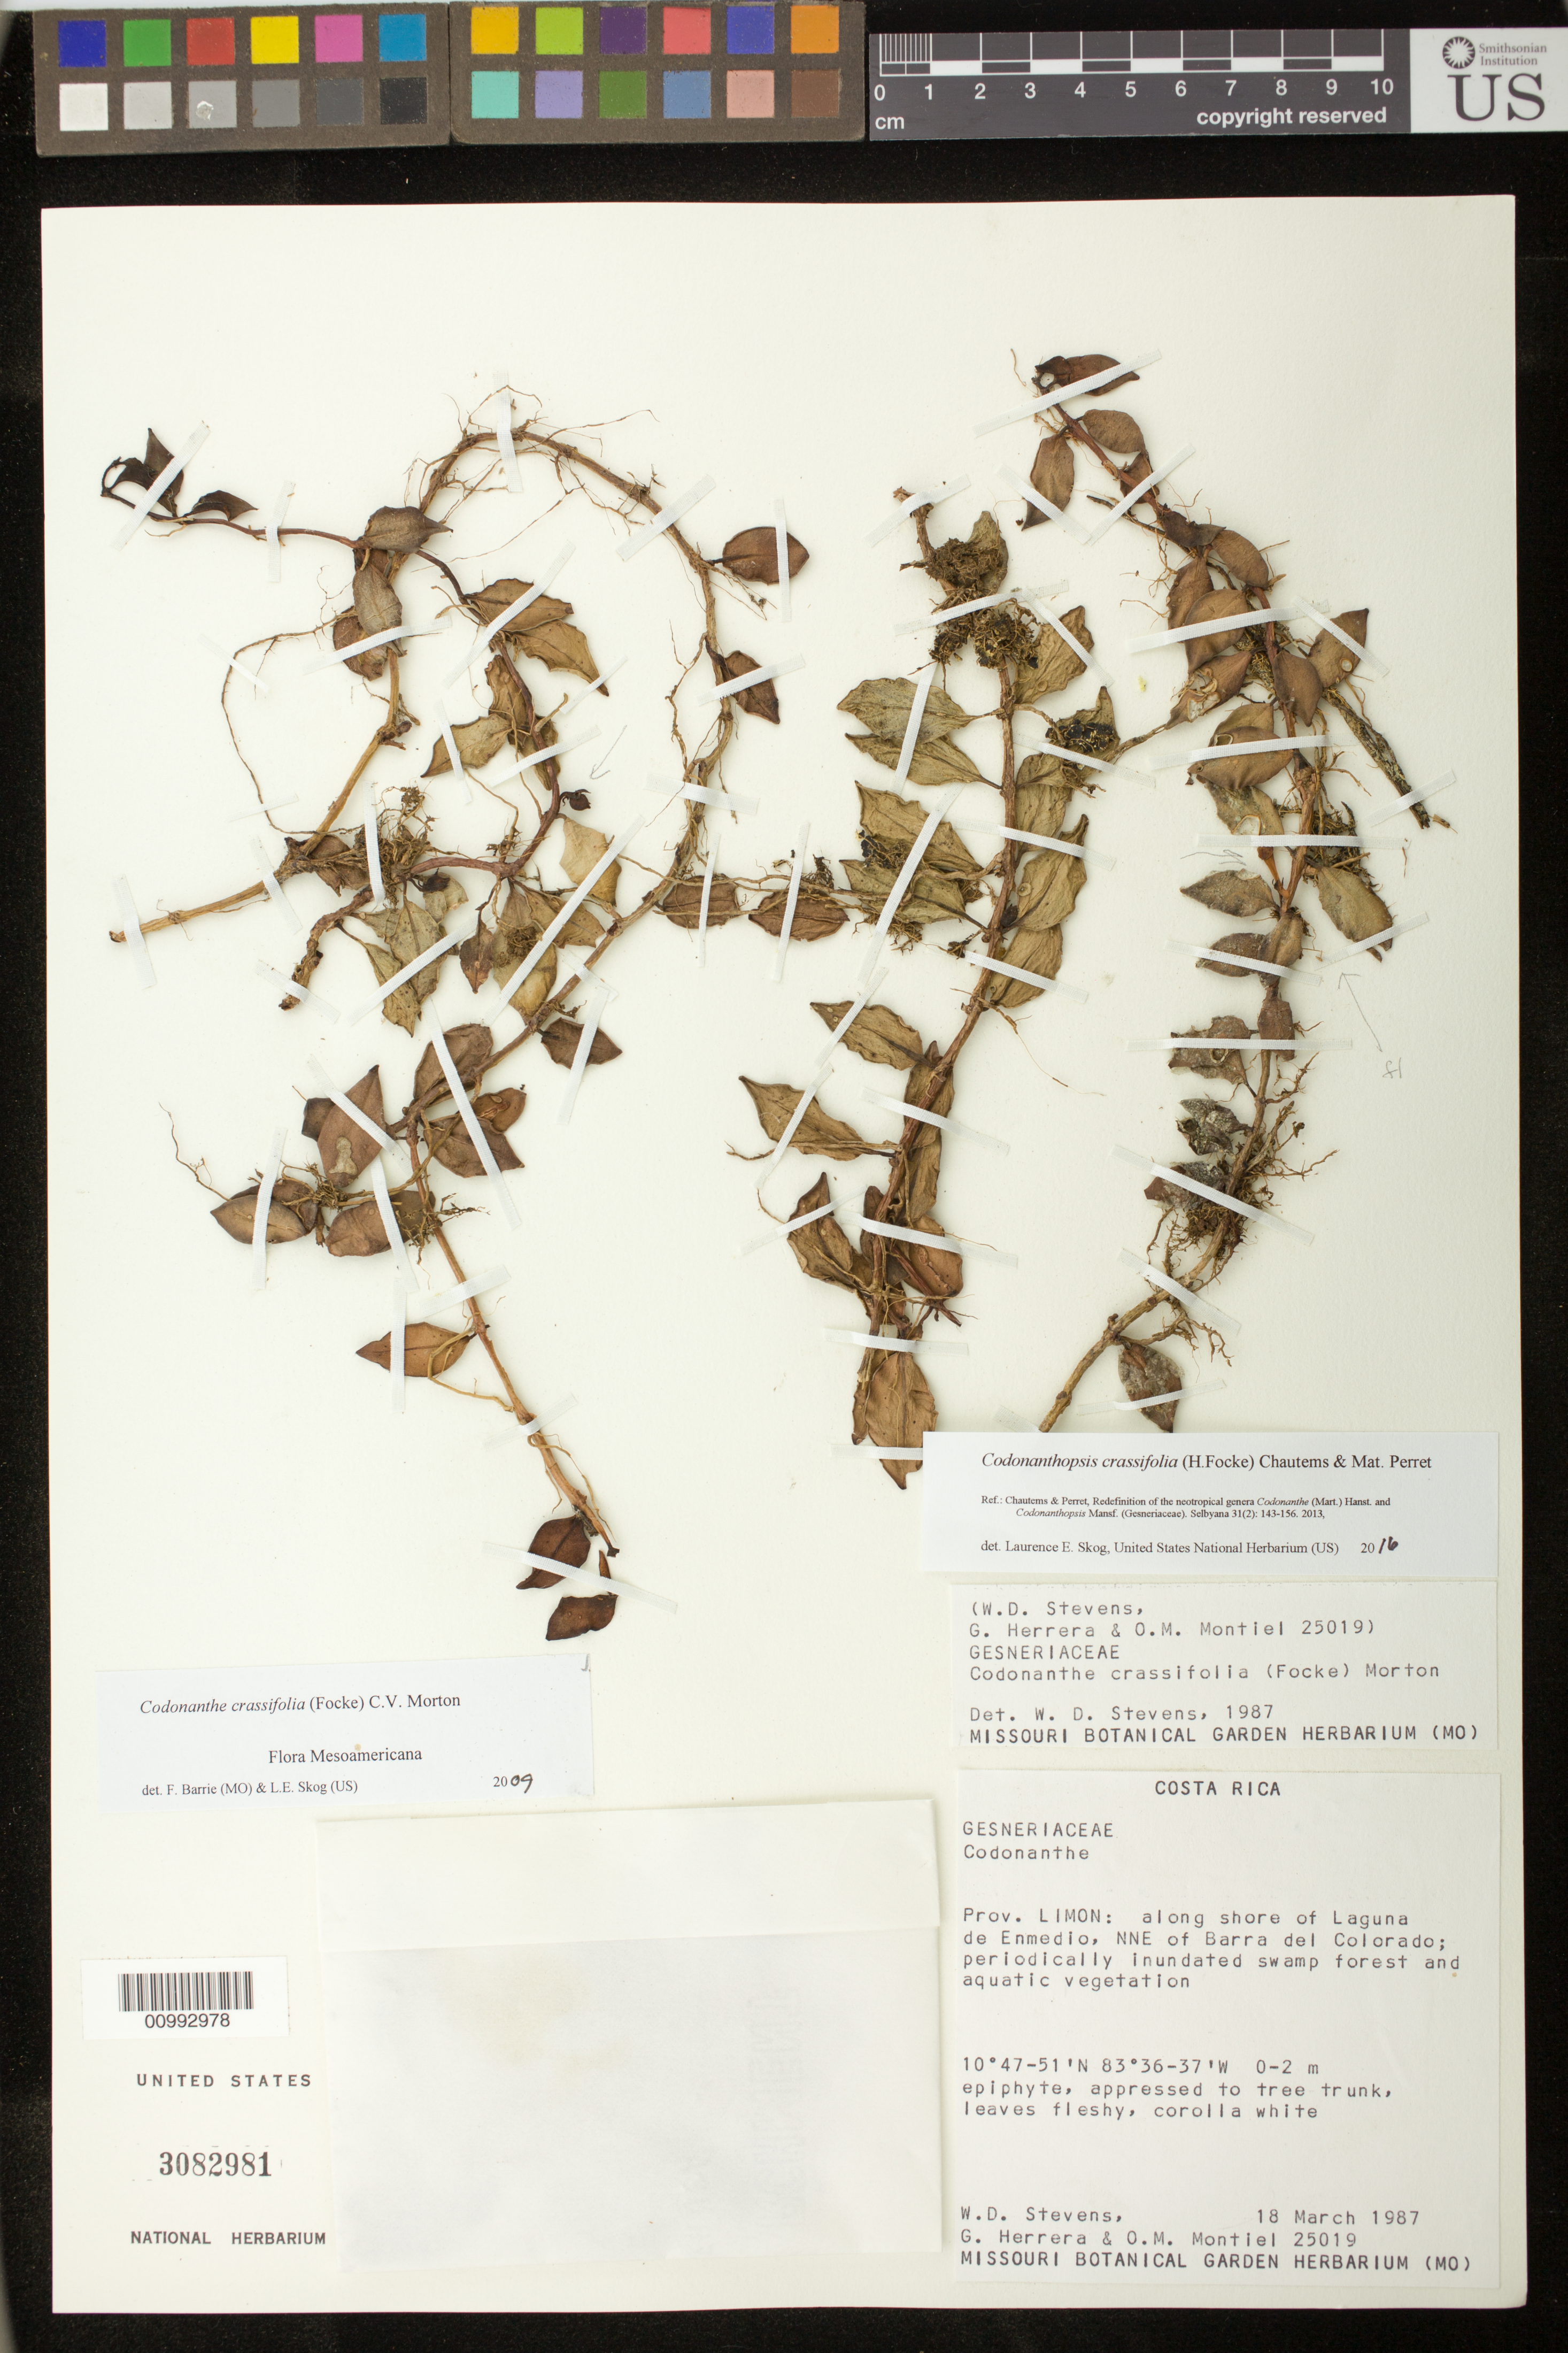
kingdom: Plantae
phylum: Tracheophyta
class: Magnoliopsida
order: Lamiales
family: Gesneriaceae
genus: Codonanthopsis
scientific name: Codonanthopsis crassifolia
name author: (H. Focke) Chautems & Mat.Perret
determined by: Skog, Laurence E.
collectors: W. D. Stevens, G. Herrera & O. Montiel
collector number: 25019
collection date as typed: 18 Mar 1987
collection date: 1987-03-18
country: Costa Rica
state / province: Limón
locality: Prov. Limon: along shore of Laguna de Enmedio, NNE of Barra del Colorado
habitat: Periodically inundated swamp forest and aquatic vegetation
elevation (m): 0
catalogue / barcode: US 3082981